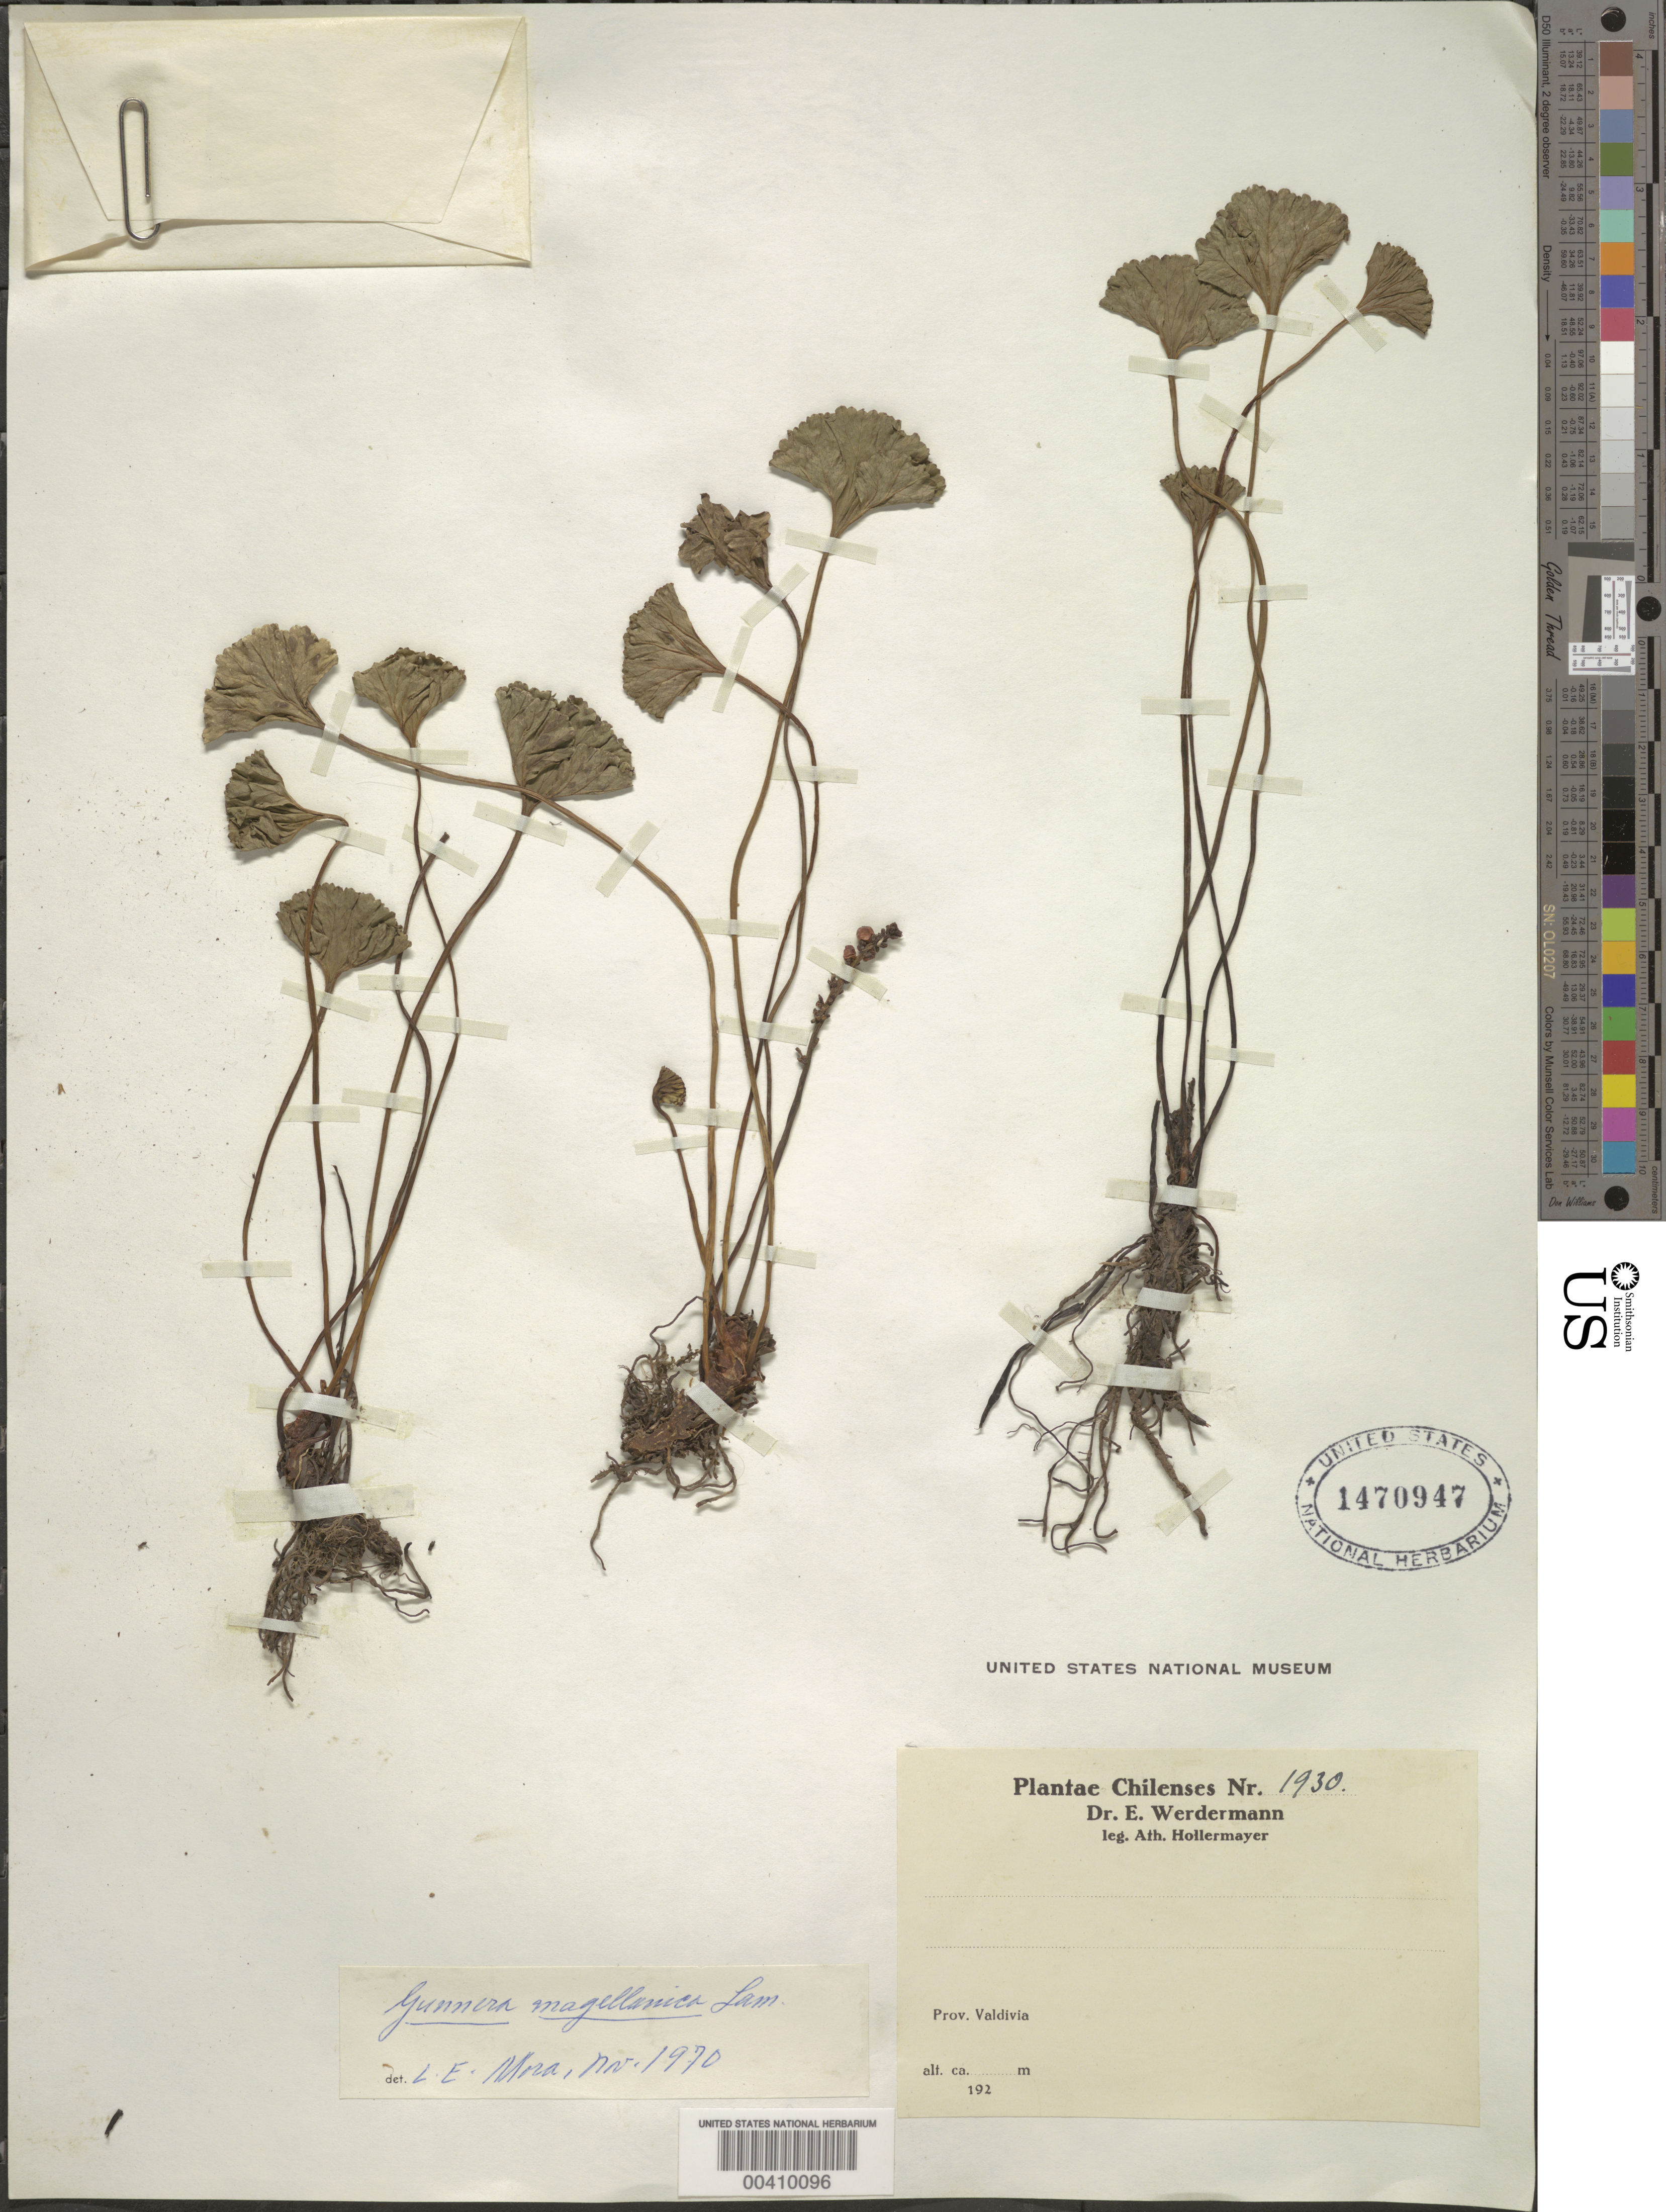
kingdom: Plantae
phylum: Tracheophyta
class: Magnoliopsida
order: Gunnerales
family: Gunneraceae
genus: Gunnera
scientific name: Gunnera magellanica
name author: Lam.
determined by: Mora-Osejo, L. E.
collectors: A. Hollermayer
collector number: Pl Chilenses 1930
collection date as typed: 192-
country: Chile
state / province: Los Lagos (X)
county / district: Valdivia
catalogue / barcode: US 1470947